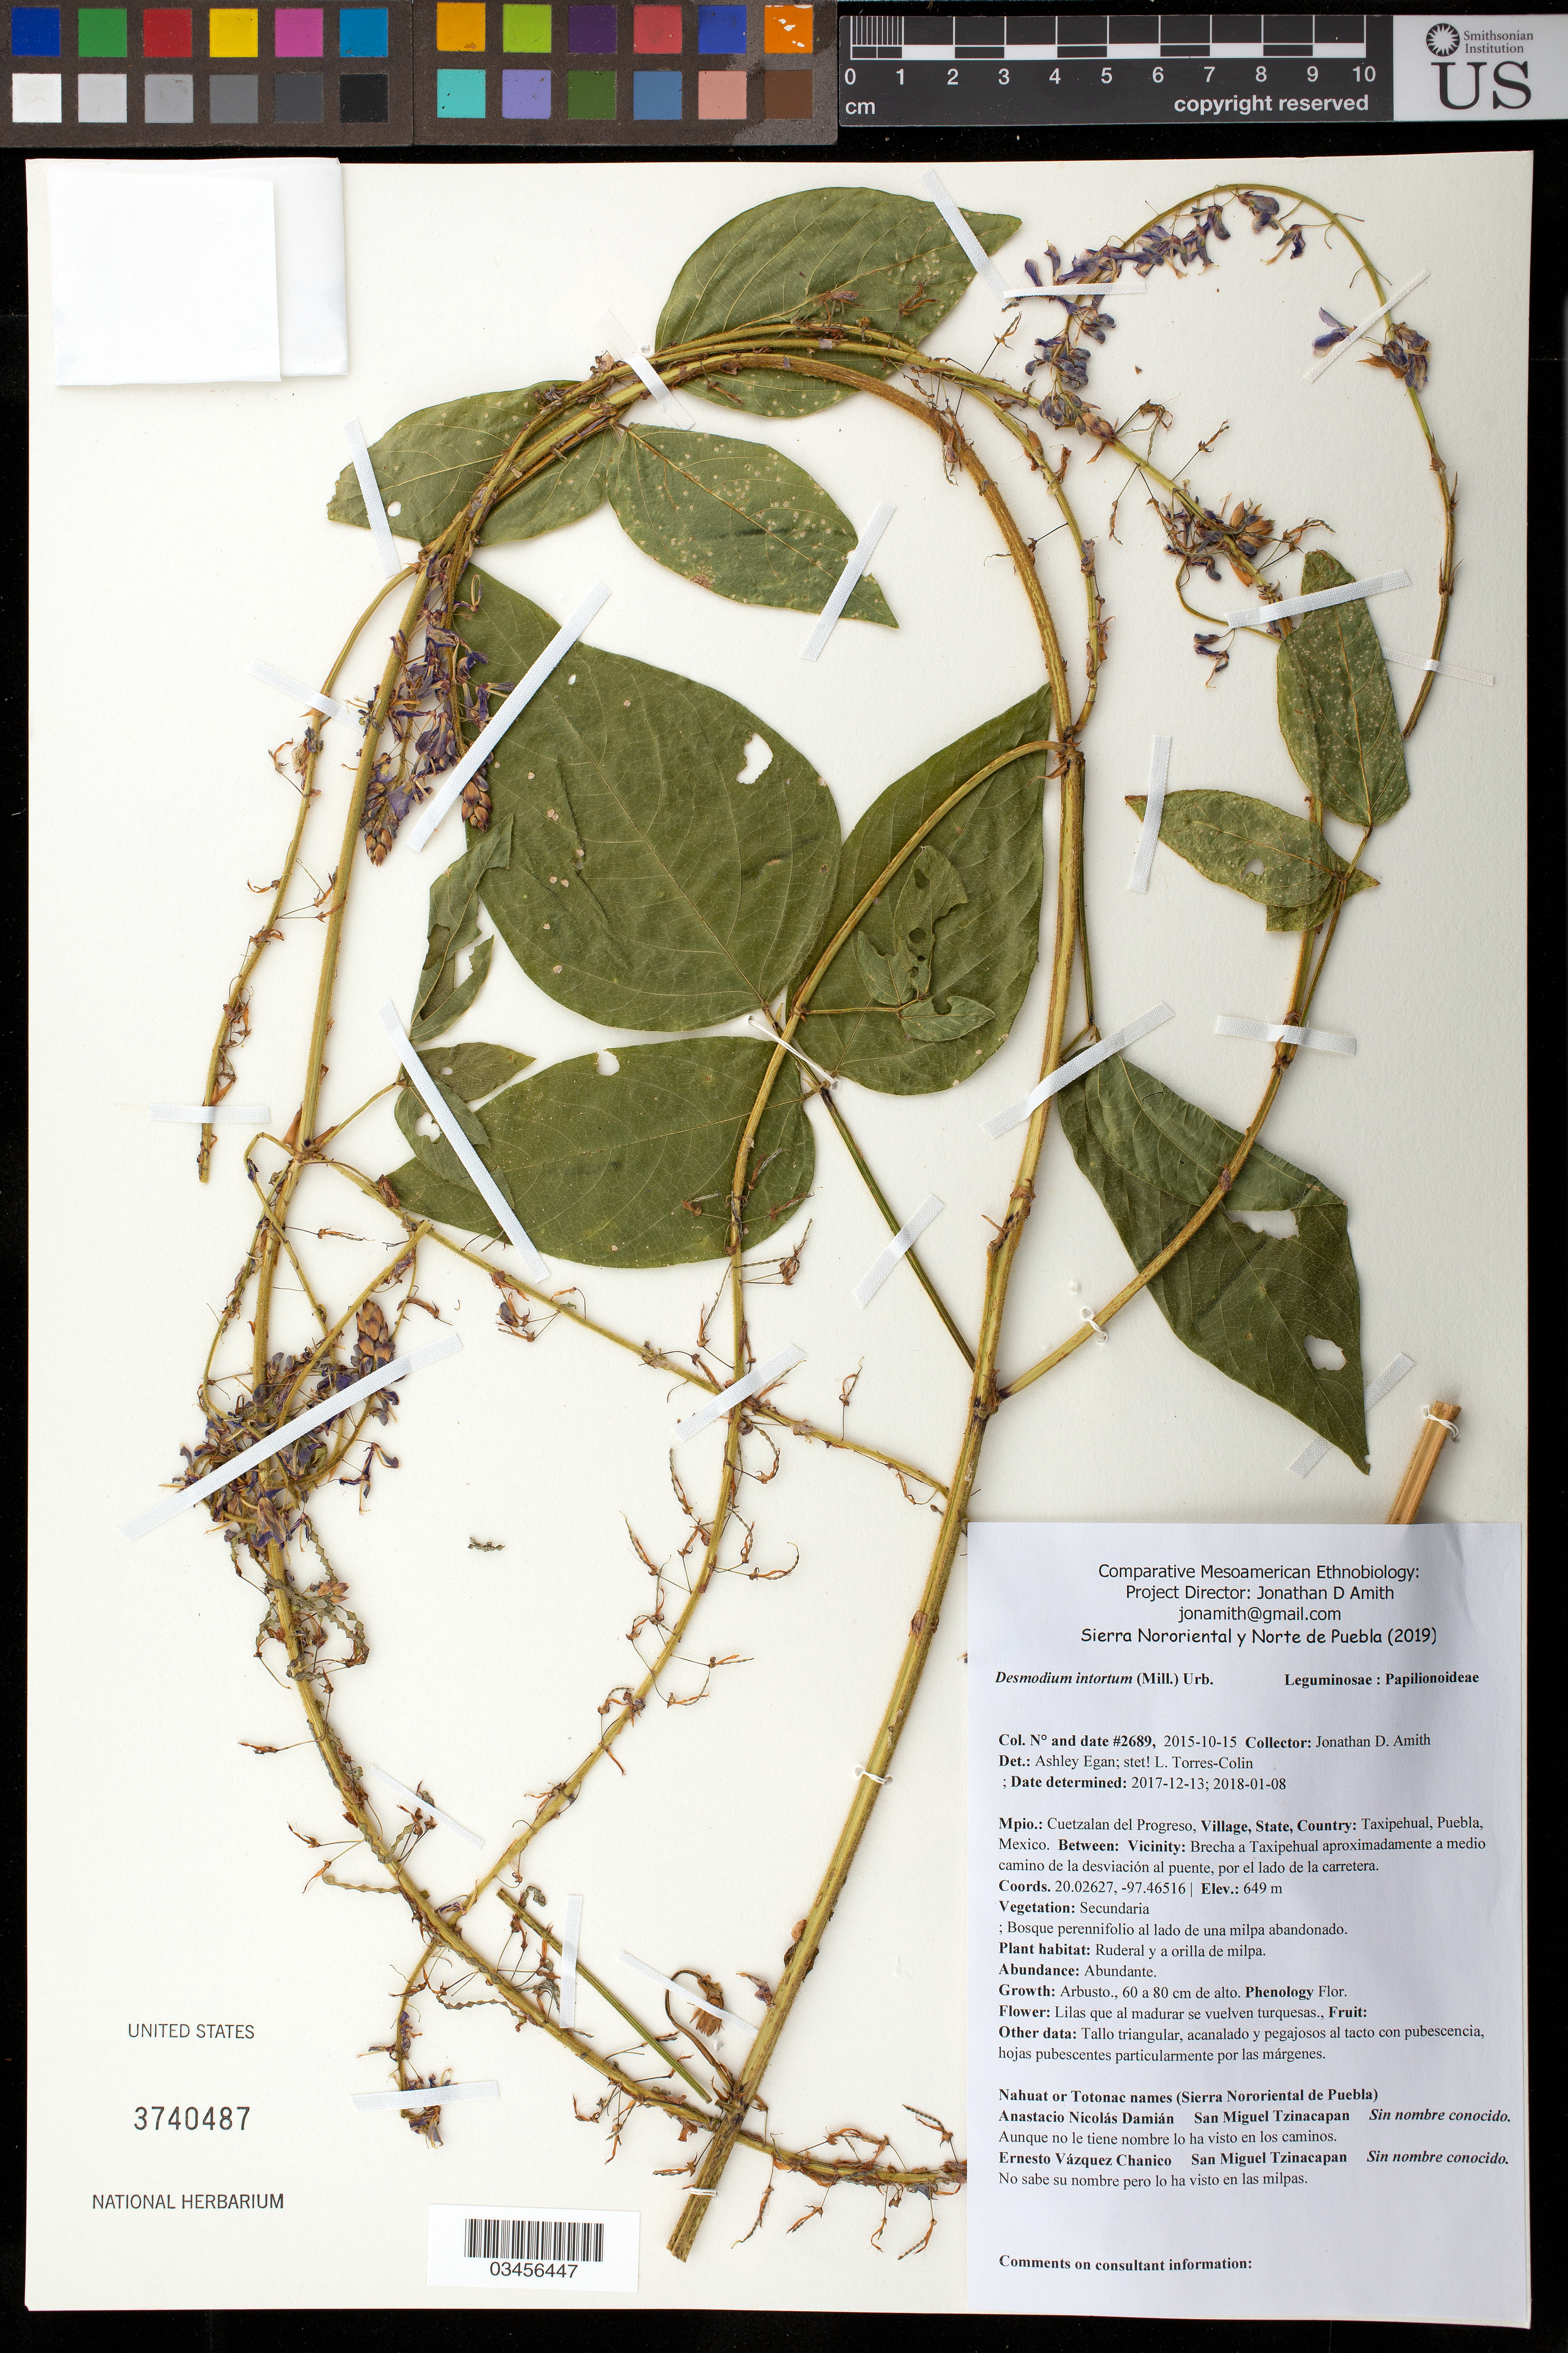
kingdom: Plantae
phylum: Tracheophyta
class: Magnoliopsida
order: Fabales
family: Fabaceae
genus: Desmodium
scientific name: Desmodium intortum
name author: (Mill.) Urb.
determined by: Torres-Colín, Leticia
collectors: J. D. Amith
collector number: JDA_02689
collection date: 2015-10-15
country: México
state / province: Puebla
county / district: Cuetzalan del Progreso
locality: PUEBLO: Taxipehual; LOCALIDAD EXACTA: Brecha a Taxipehual aproximadamente a medio camino de la desviación al puente, por el lado de la carretera.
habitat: Bosque perennifolio a lado de una milpa abandonada | Ruderal y a orilla de milpa.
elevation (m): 649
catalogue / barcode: US 3740487